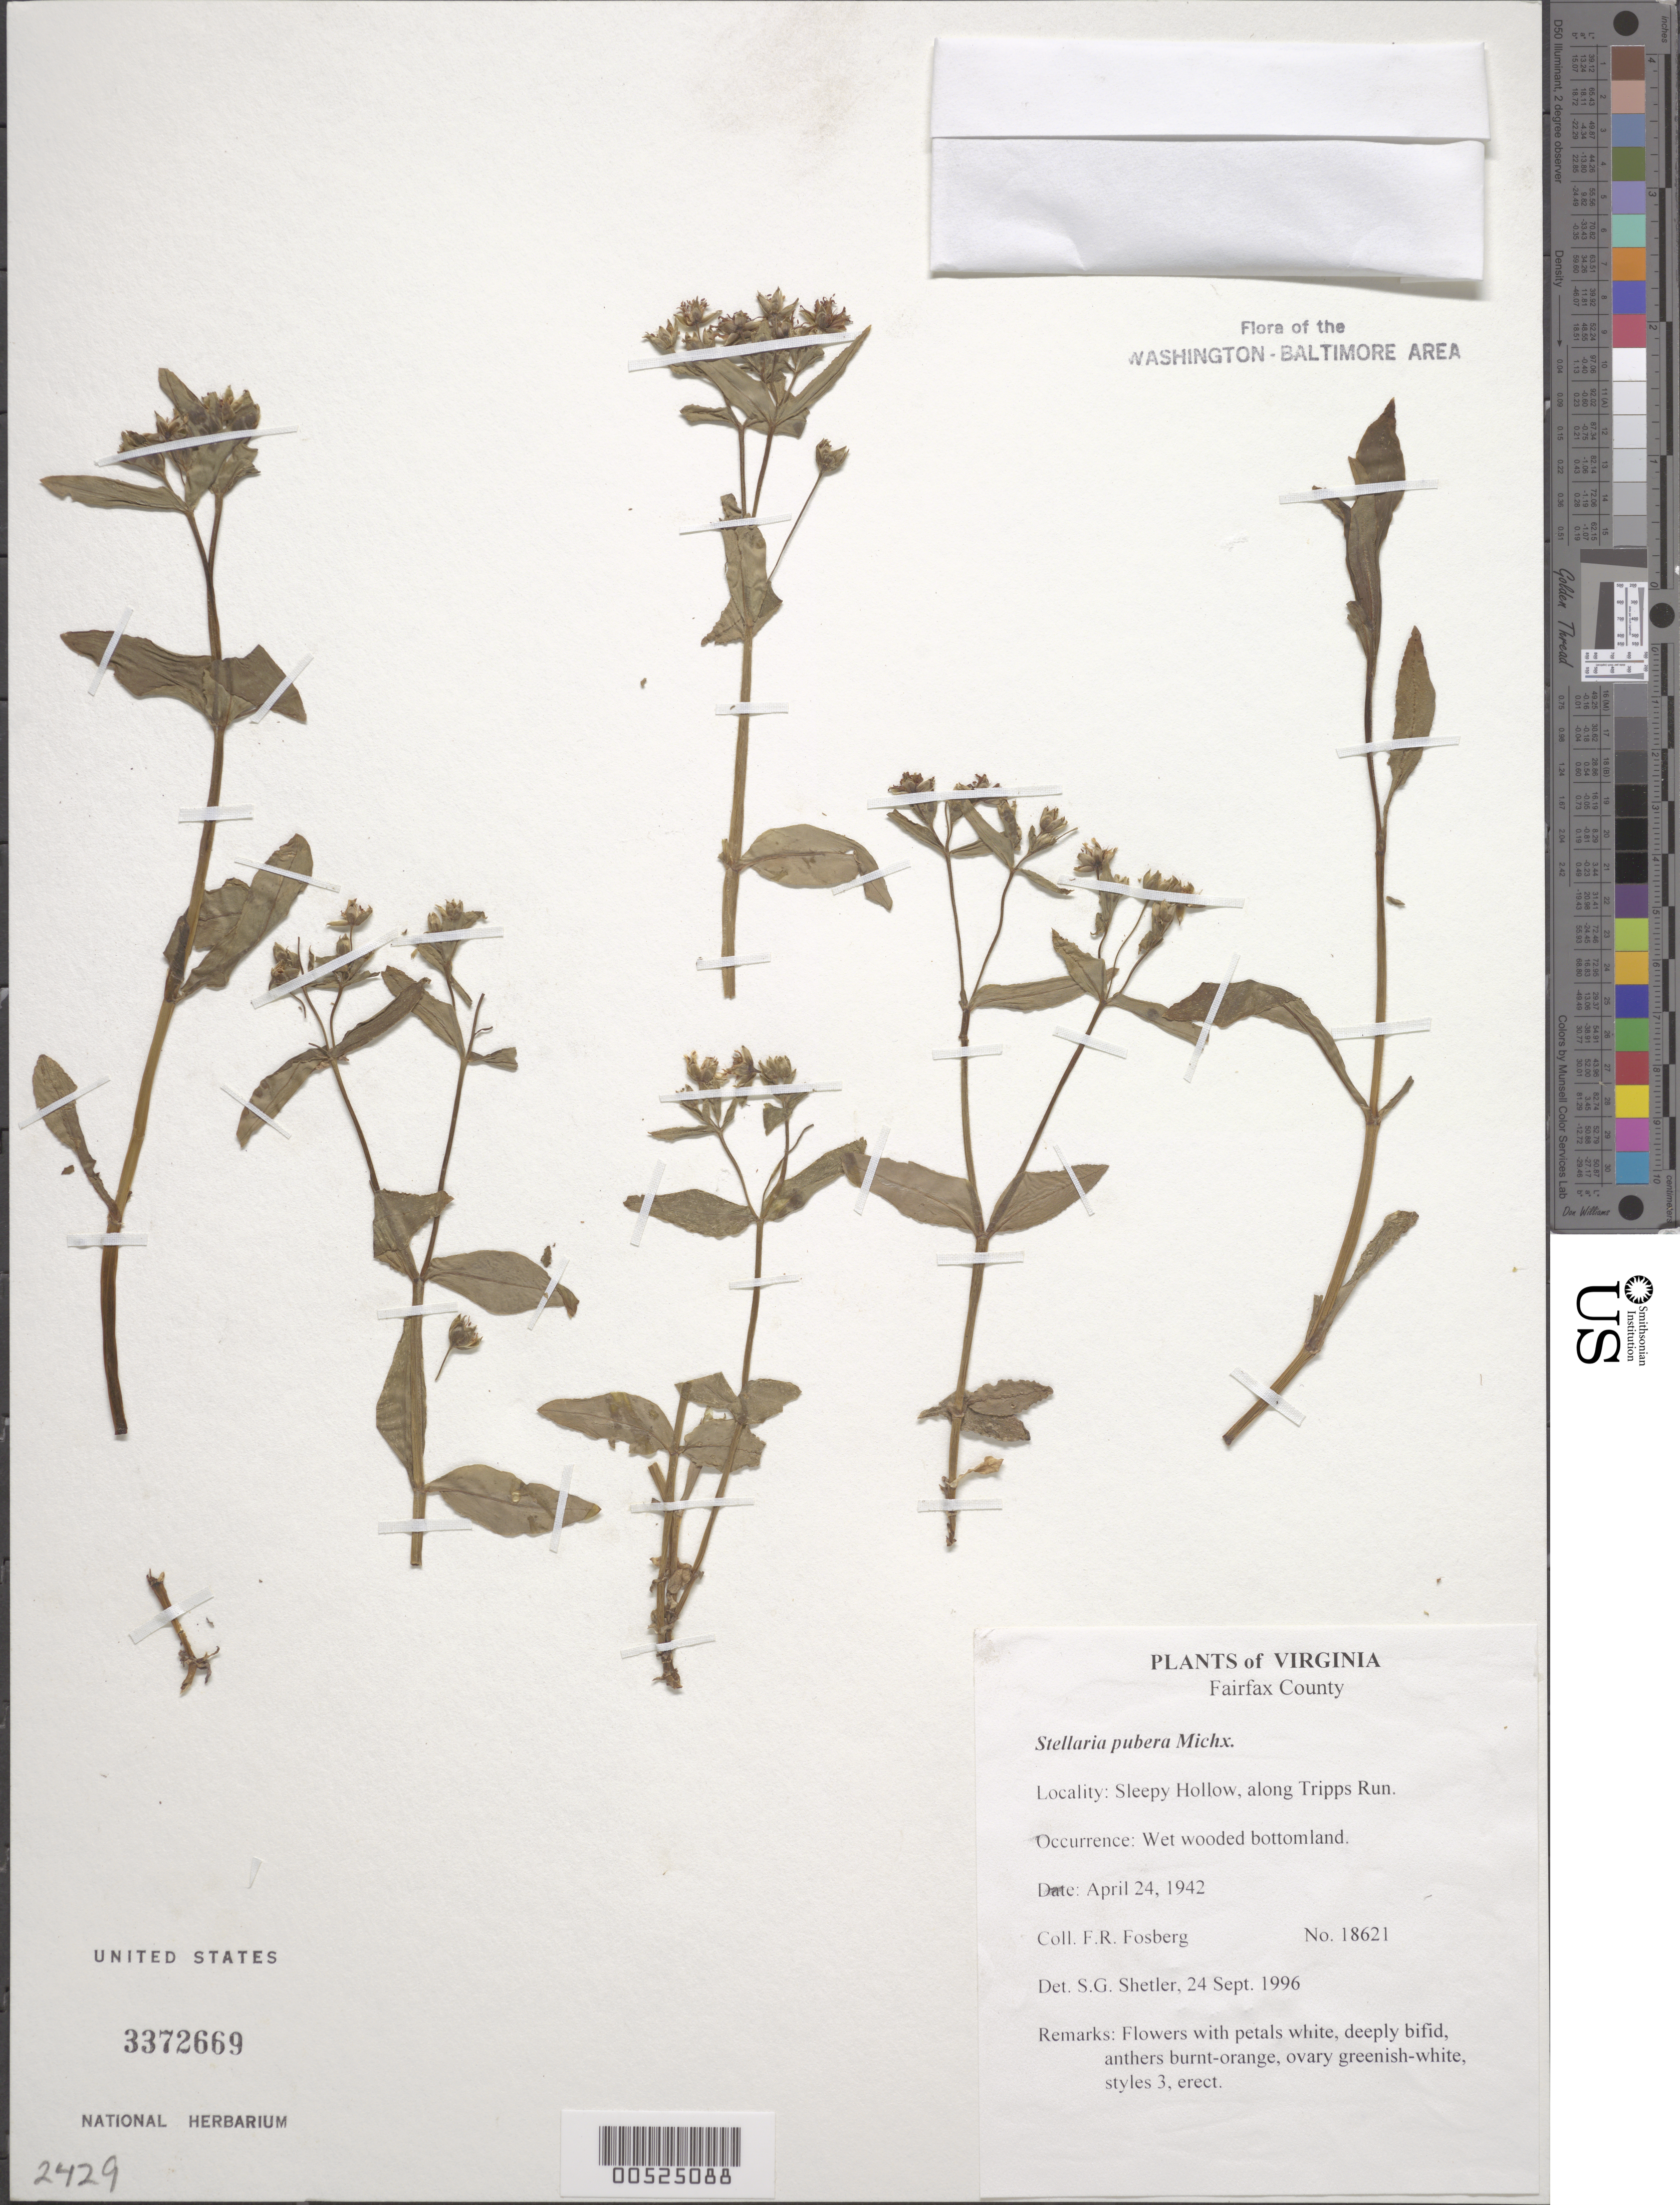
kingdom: Plantae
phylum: Tracheophyta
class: Magnoliopsida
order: Caryophyllales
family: Caryophyllaceae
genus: Stellaria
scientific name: Stellaria pubera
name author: Michx.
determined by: Shetler, Stanwyn G., (US), NMNH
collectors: F. R. Fosberg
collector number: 18621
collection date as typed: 24 Apr 1942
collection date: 1942-04-24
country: United States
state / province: Virginia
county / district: Fairfax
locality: Sleepy Hollow, along Tripps Run.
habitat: Wet wooded bottomland.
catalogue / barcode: US 3372669